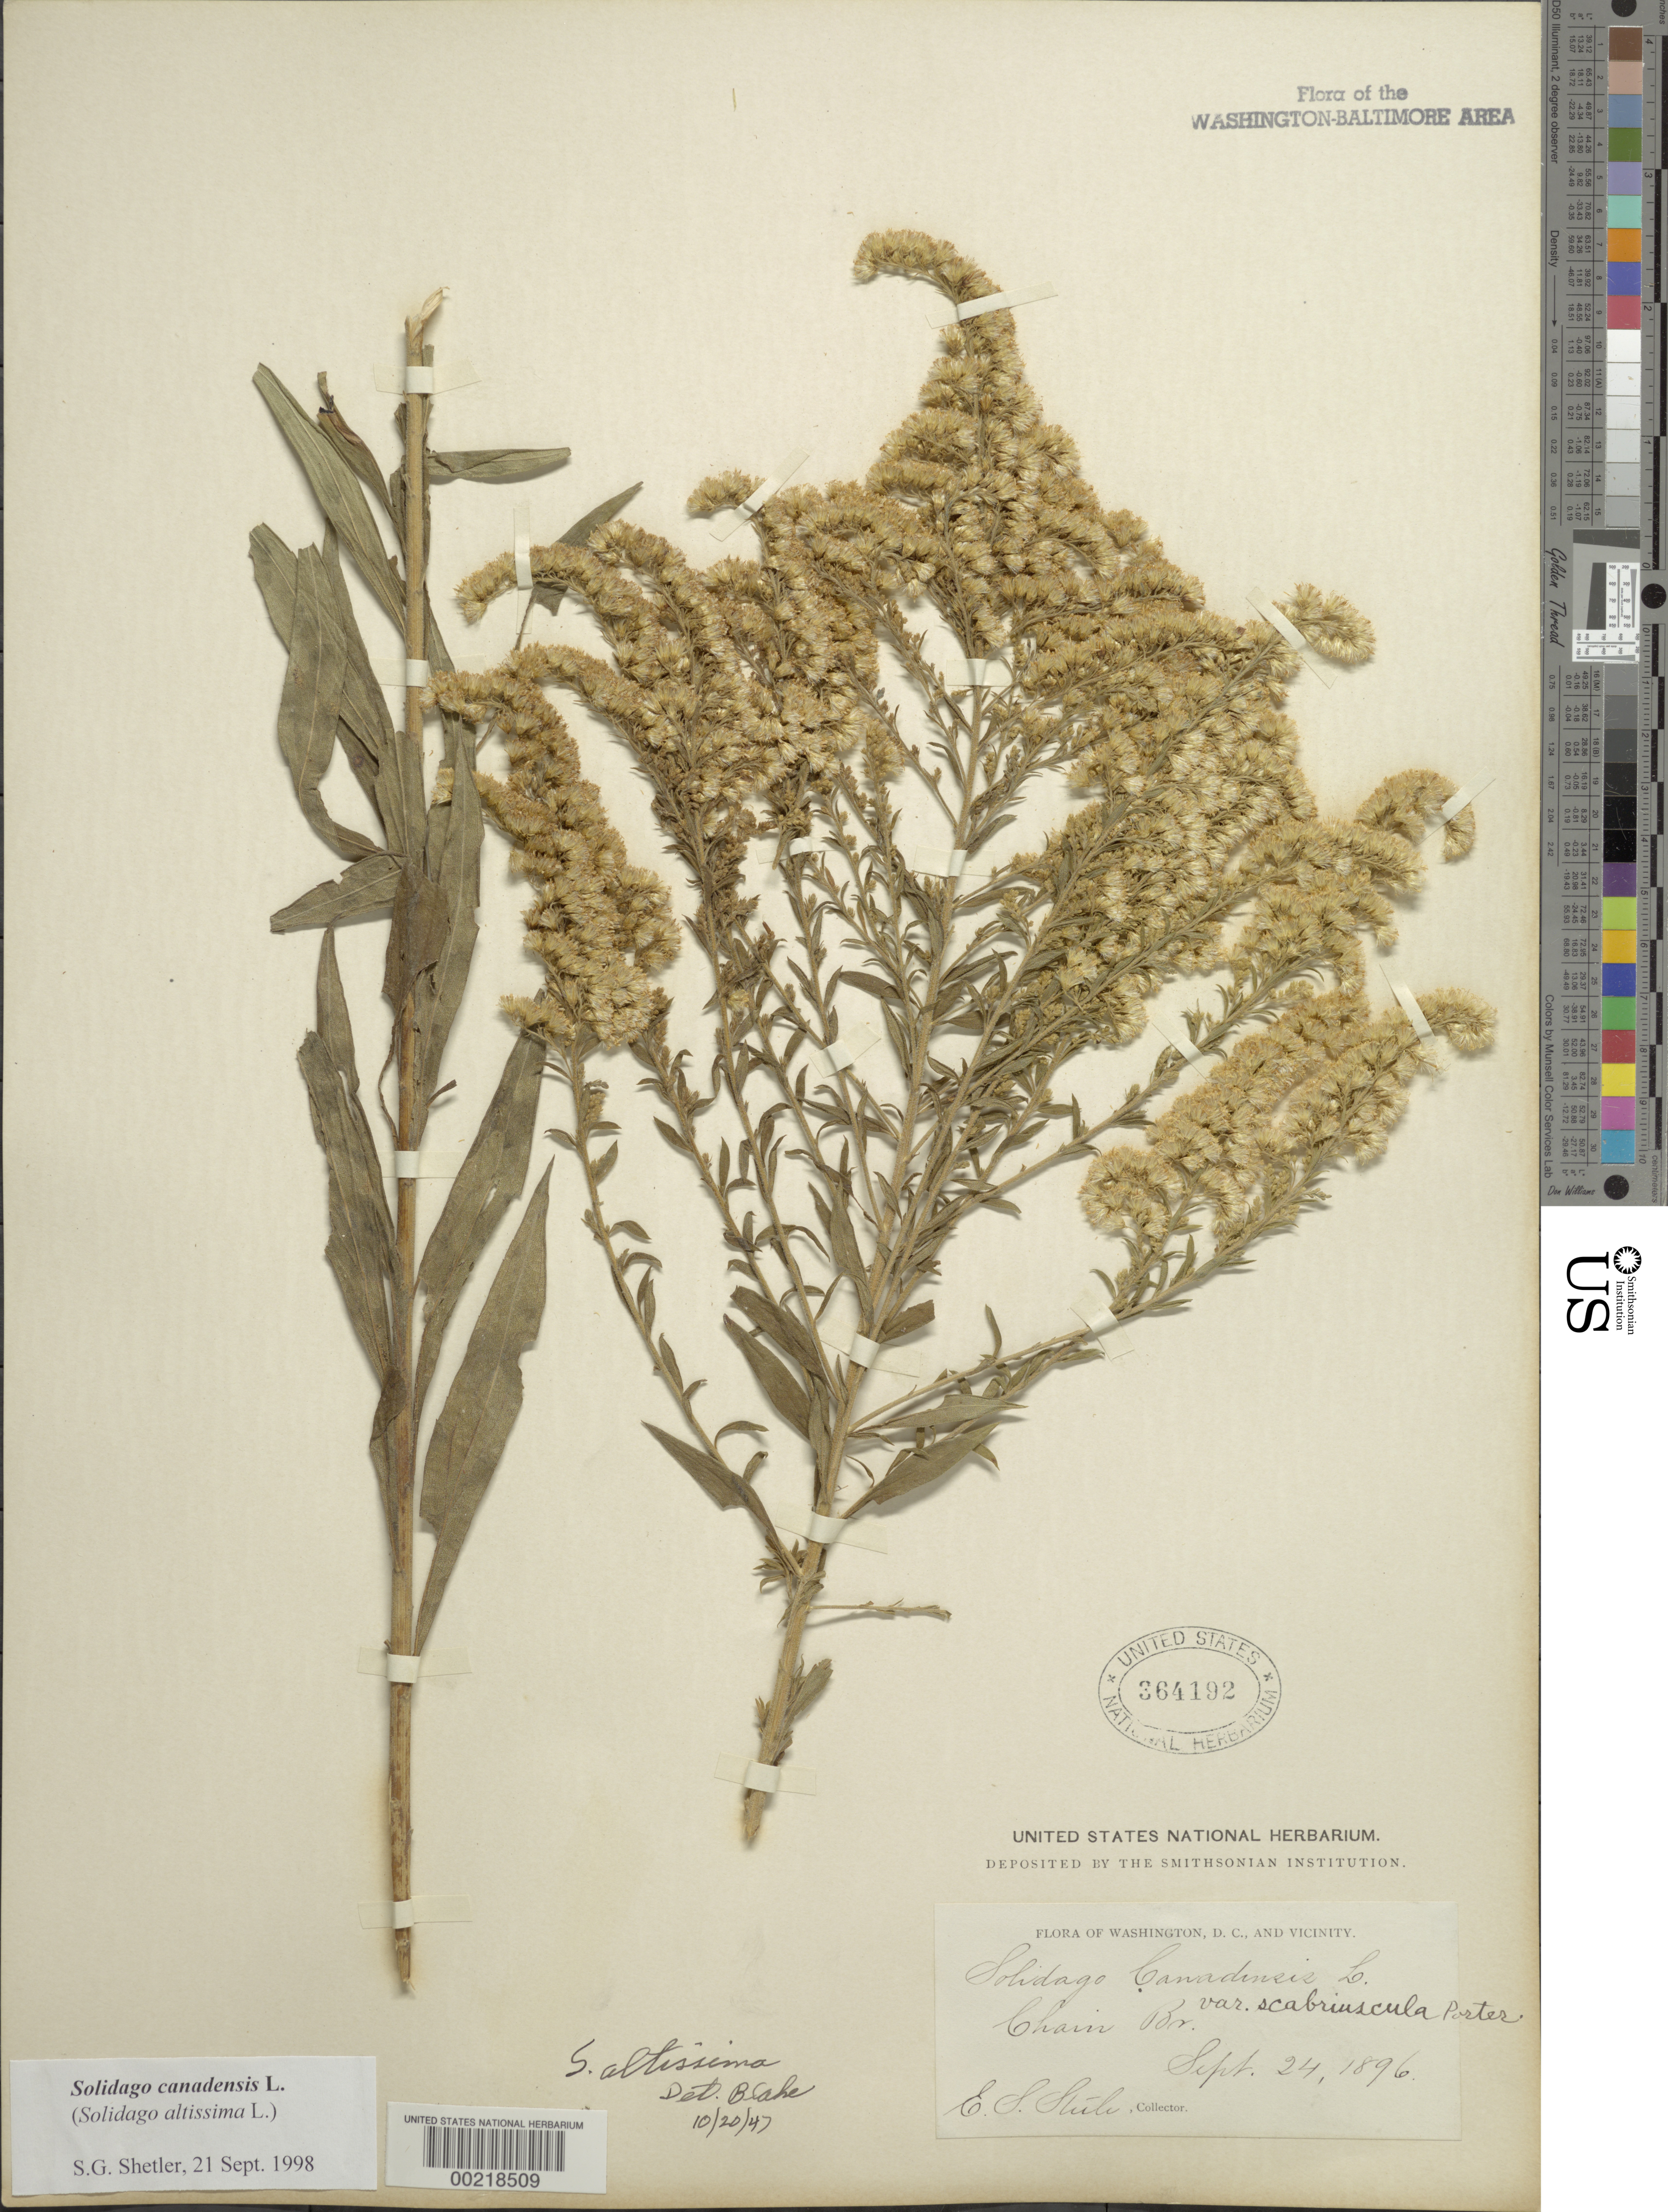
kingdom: Plantae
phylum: Tracheophyta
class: Magnoliopsida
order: Asterales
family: Asteraceae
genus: Solidago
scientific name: Solidago canadensis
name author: L.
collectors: E. Steele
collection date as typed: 24 Sep 1896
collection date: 1896-09-24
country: United States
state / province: District of Columbia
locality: Chain Bridge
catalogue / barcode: US 364192